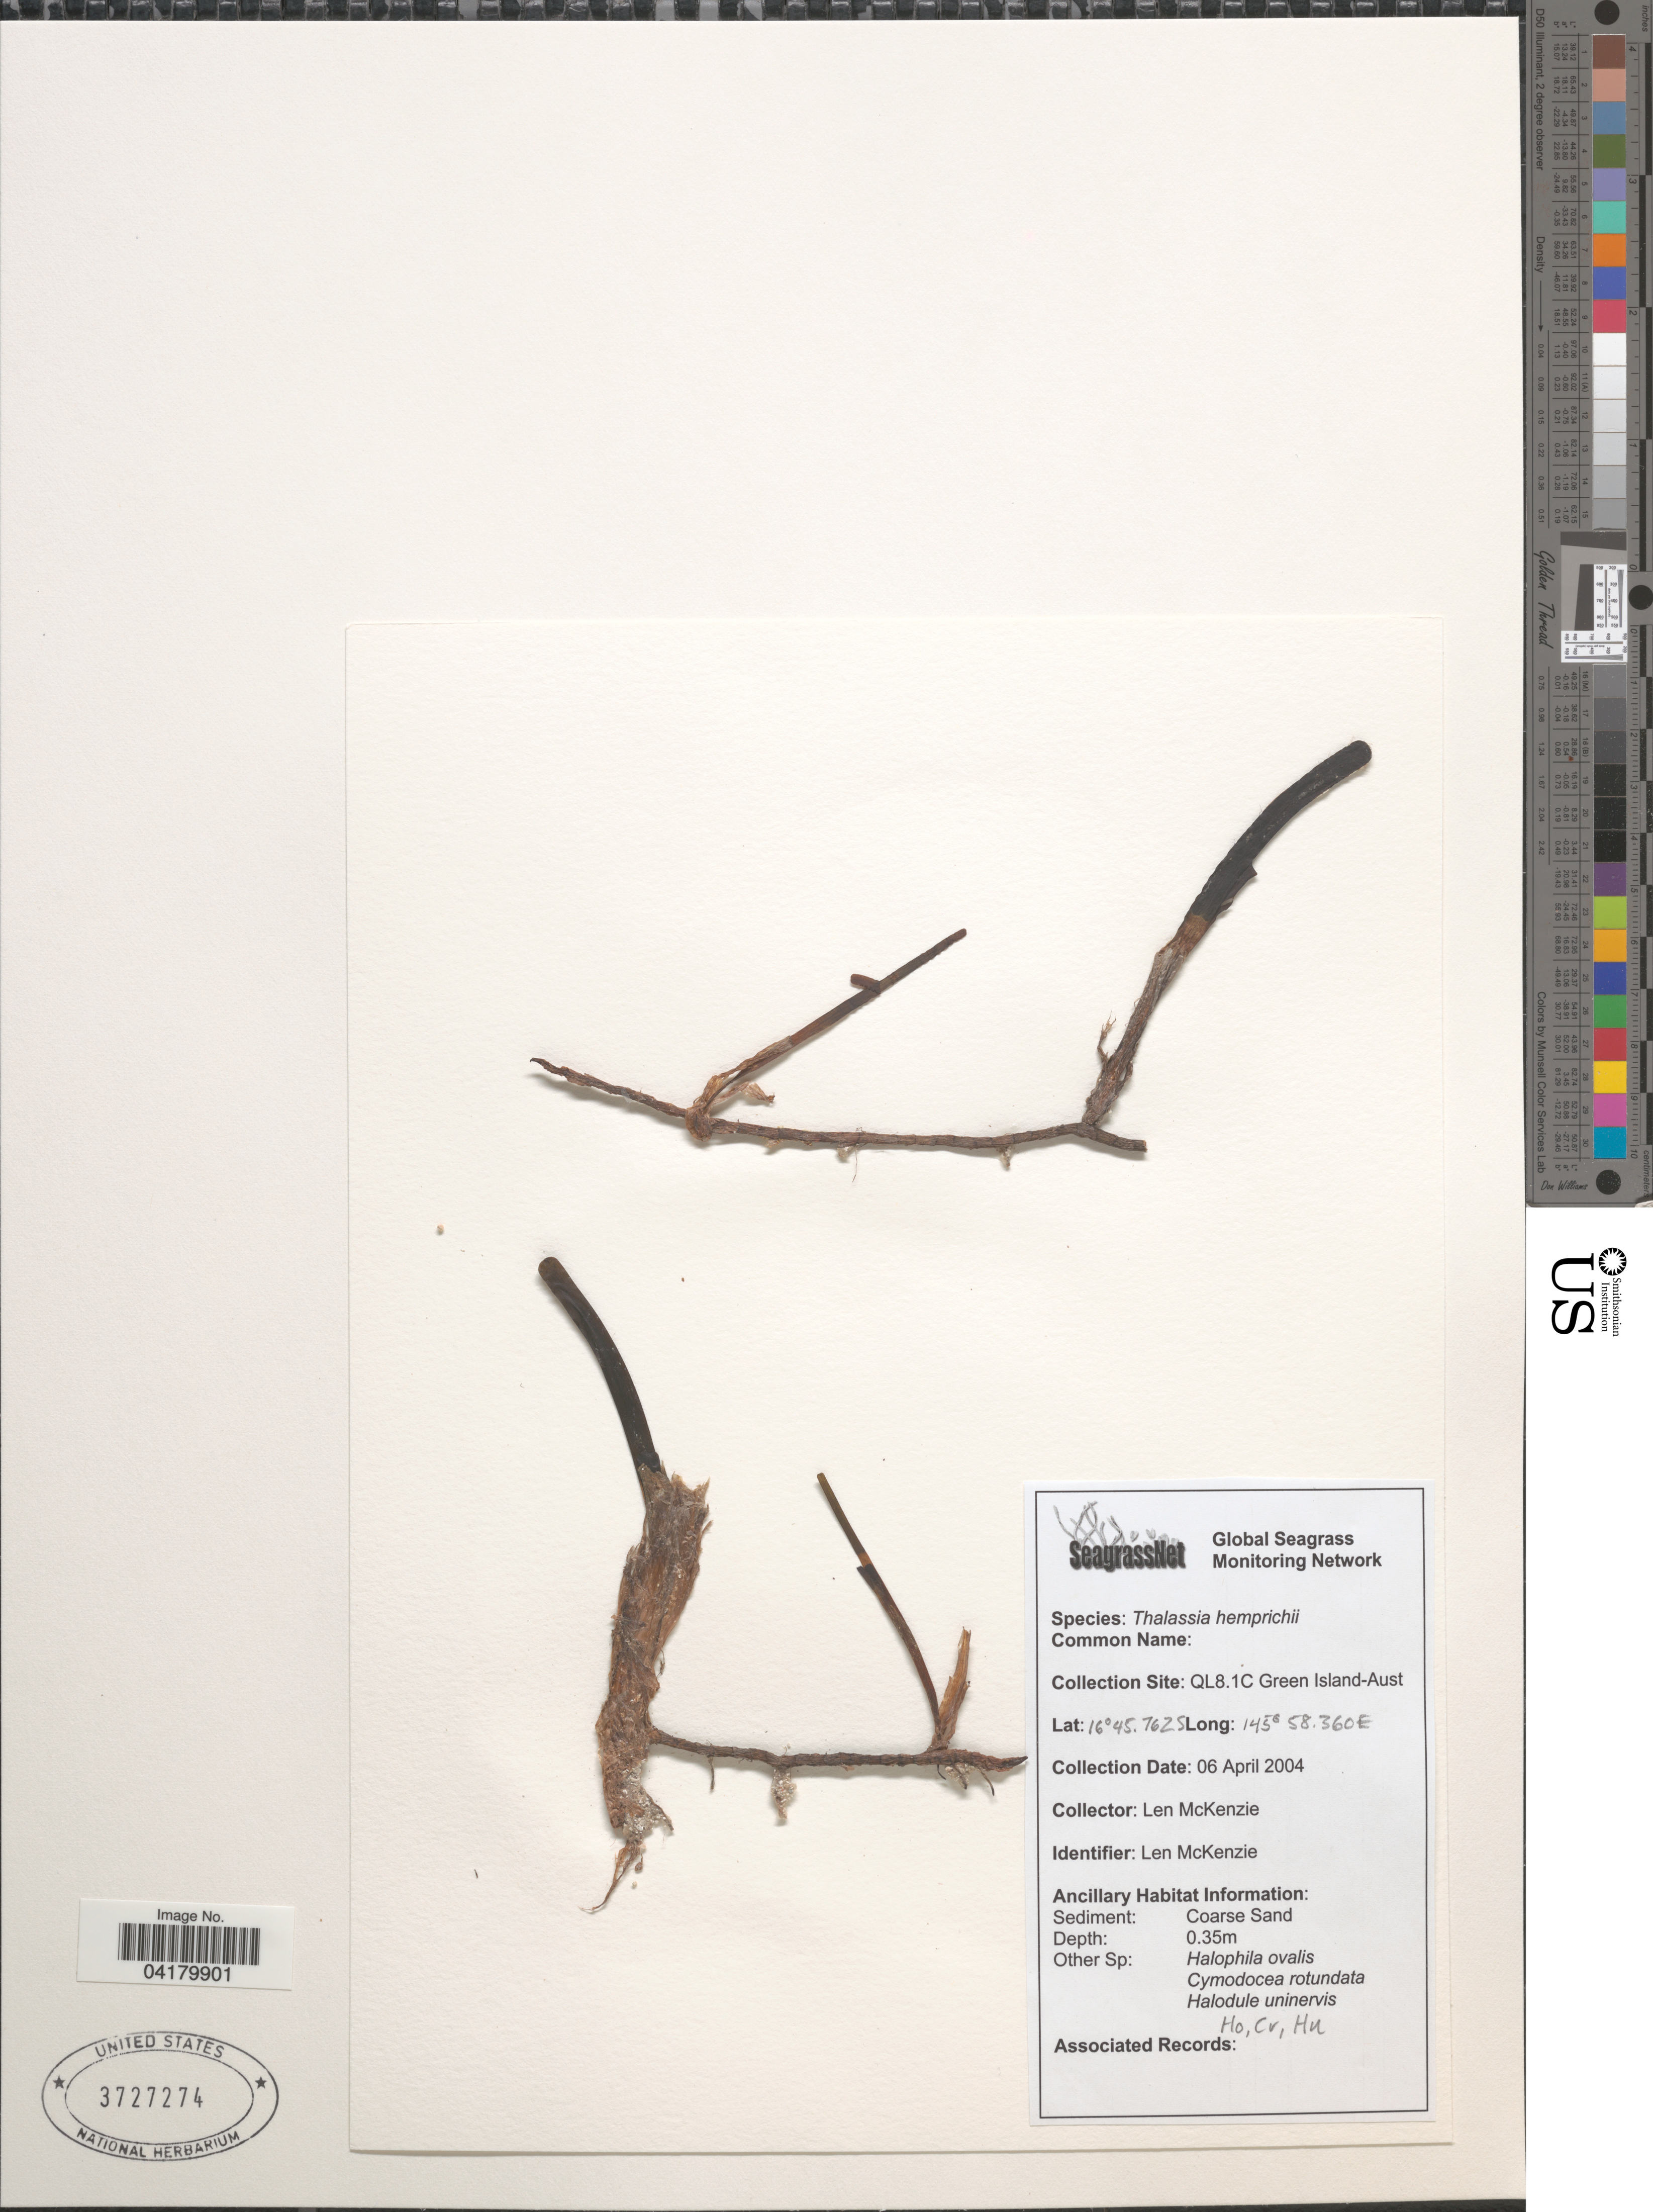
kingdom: Plantae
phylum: Tracheophyta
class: Liliopsida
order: Alismatales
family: Hydrocharitaceae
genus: Thalassia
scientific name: Thalassia hemprichii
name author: Asch.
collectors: L. McKenzie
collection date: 2004-04-06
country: Australia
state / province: Queensland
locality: Collection Site: QL8.1C Green Island.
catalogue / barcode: US 3727274